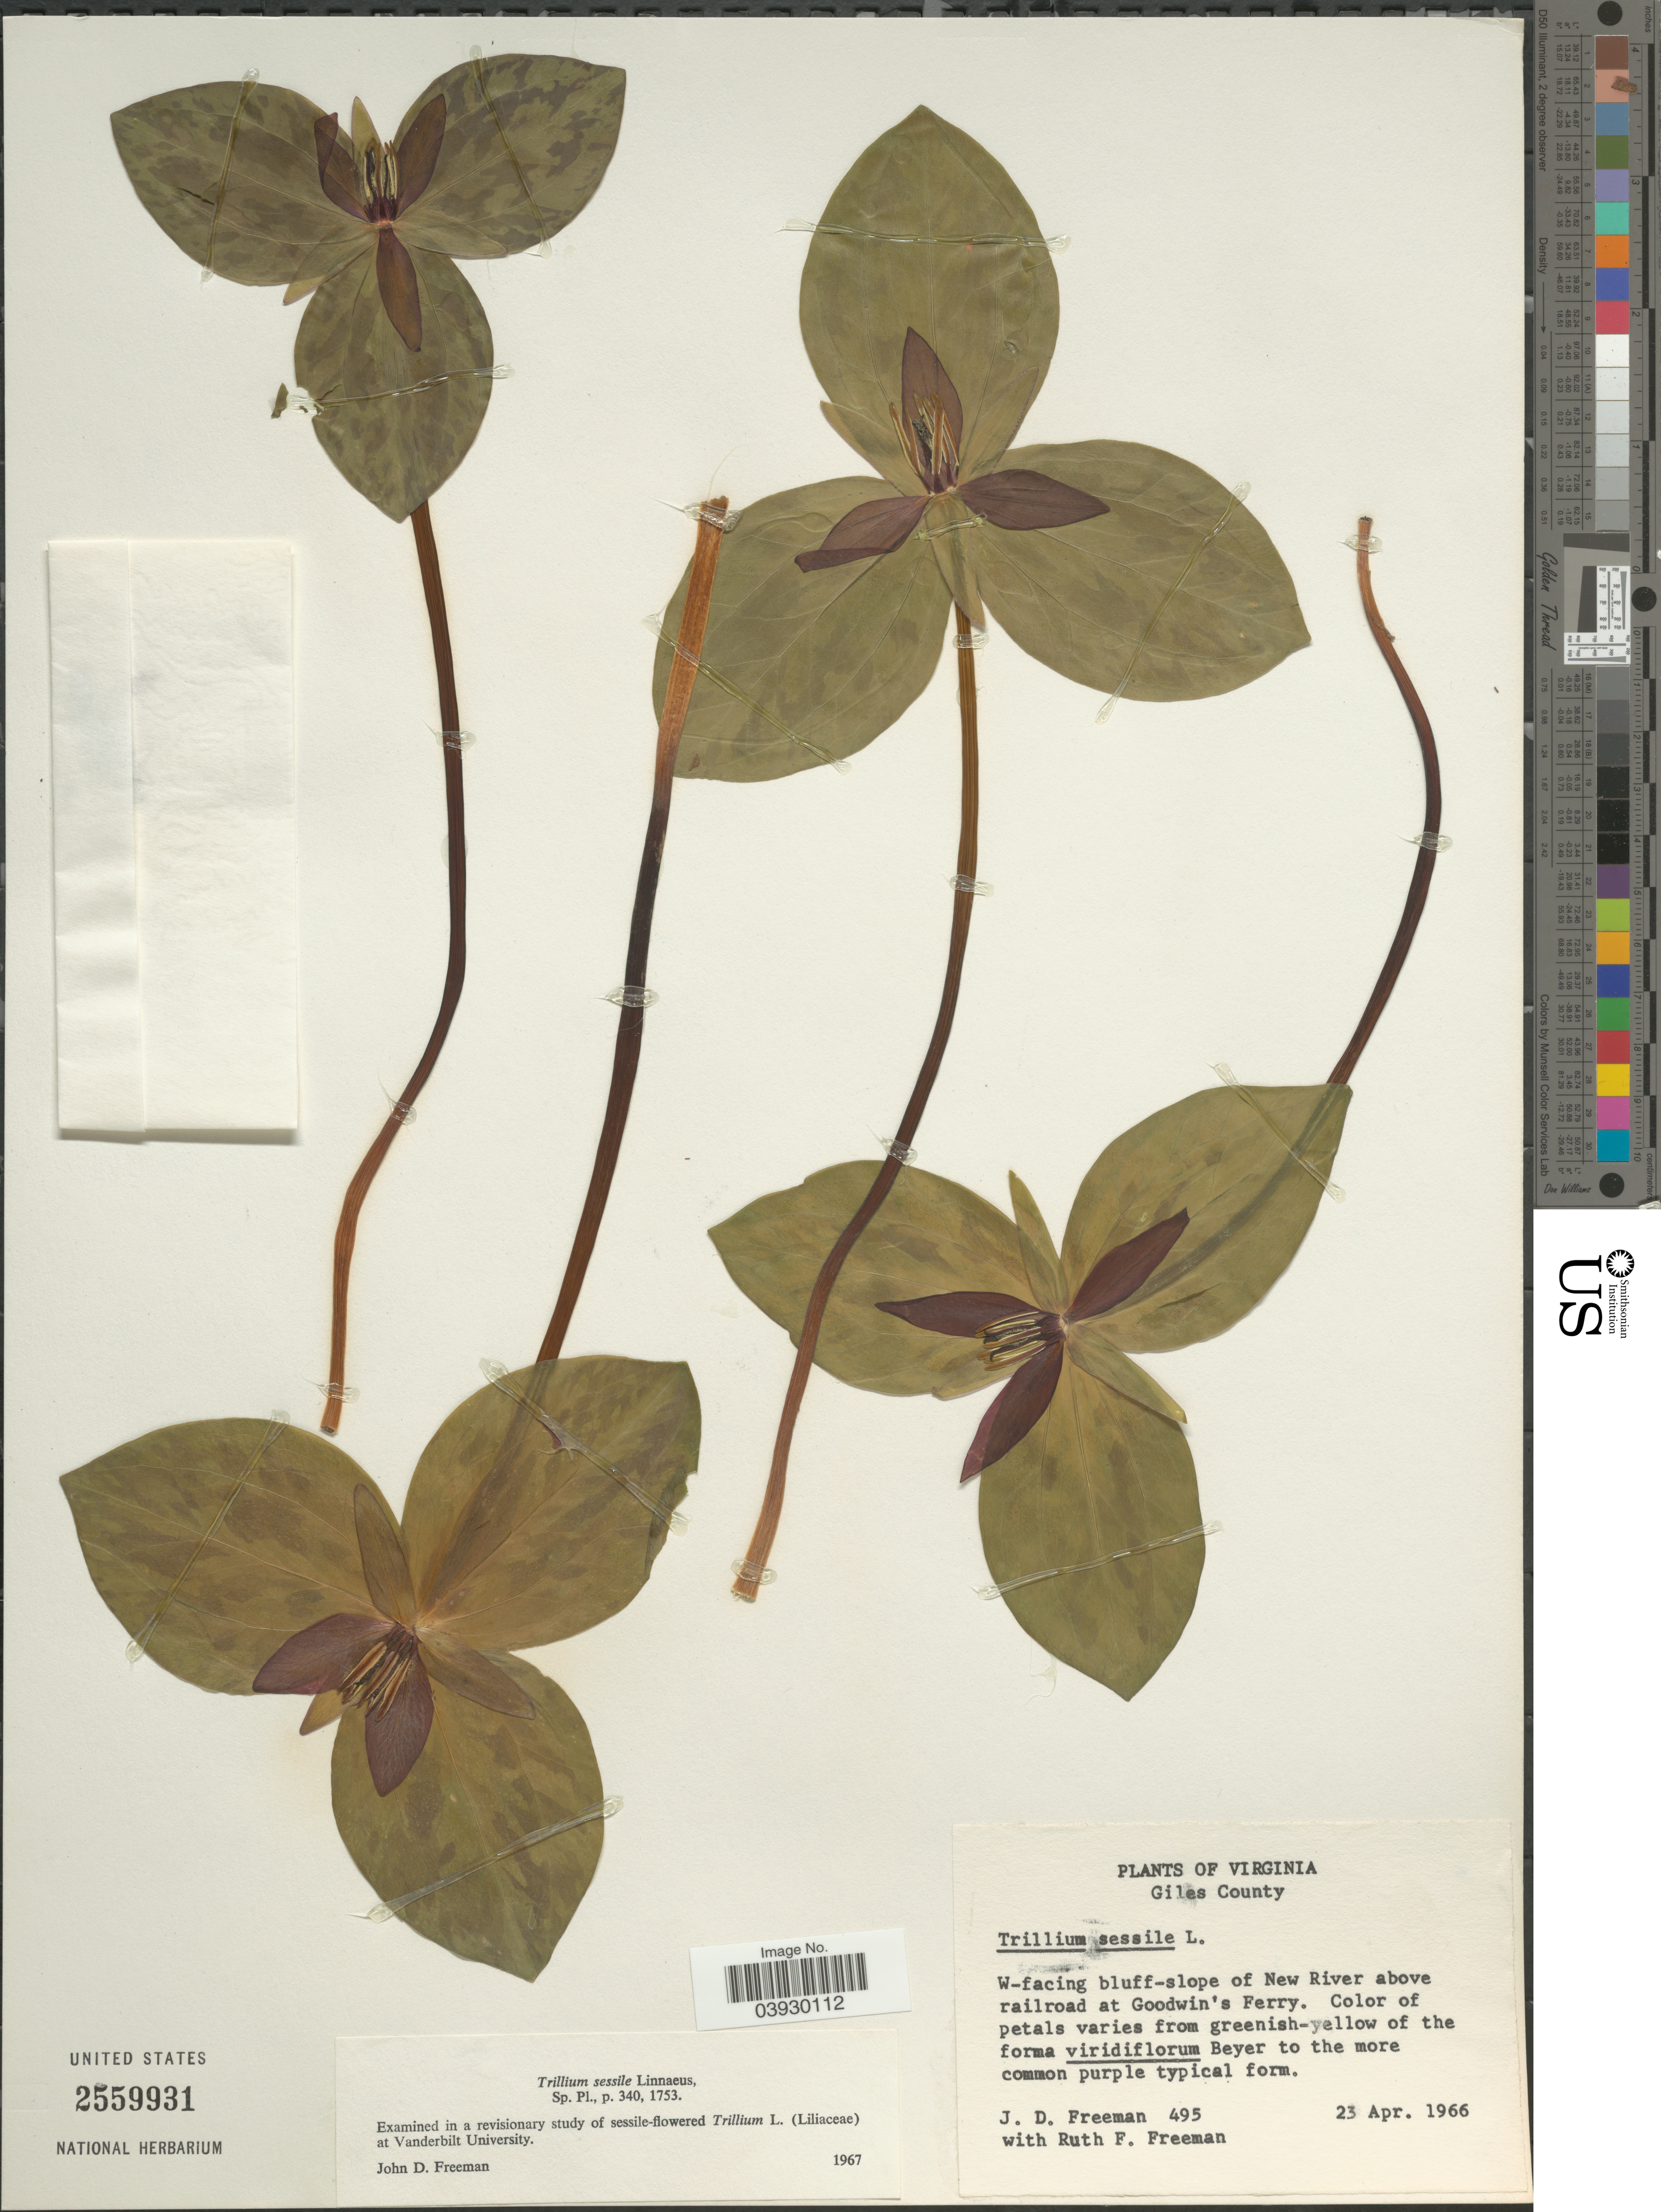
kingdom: Plantae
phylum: Tracheophyta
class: Liliopsida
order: Liliales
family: Melanthiaceae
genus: Trillium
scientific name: Trillium sessile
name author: L.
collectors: J. Freeman & R. Freeman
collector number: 495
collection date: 1966-04-23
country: United States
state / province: Virginia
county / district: Giles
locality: W-facing bluff-slope of New River above railroad at Goodwin's Ferry.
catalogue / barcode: US 2559931